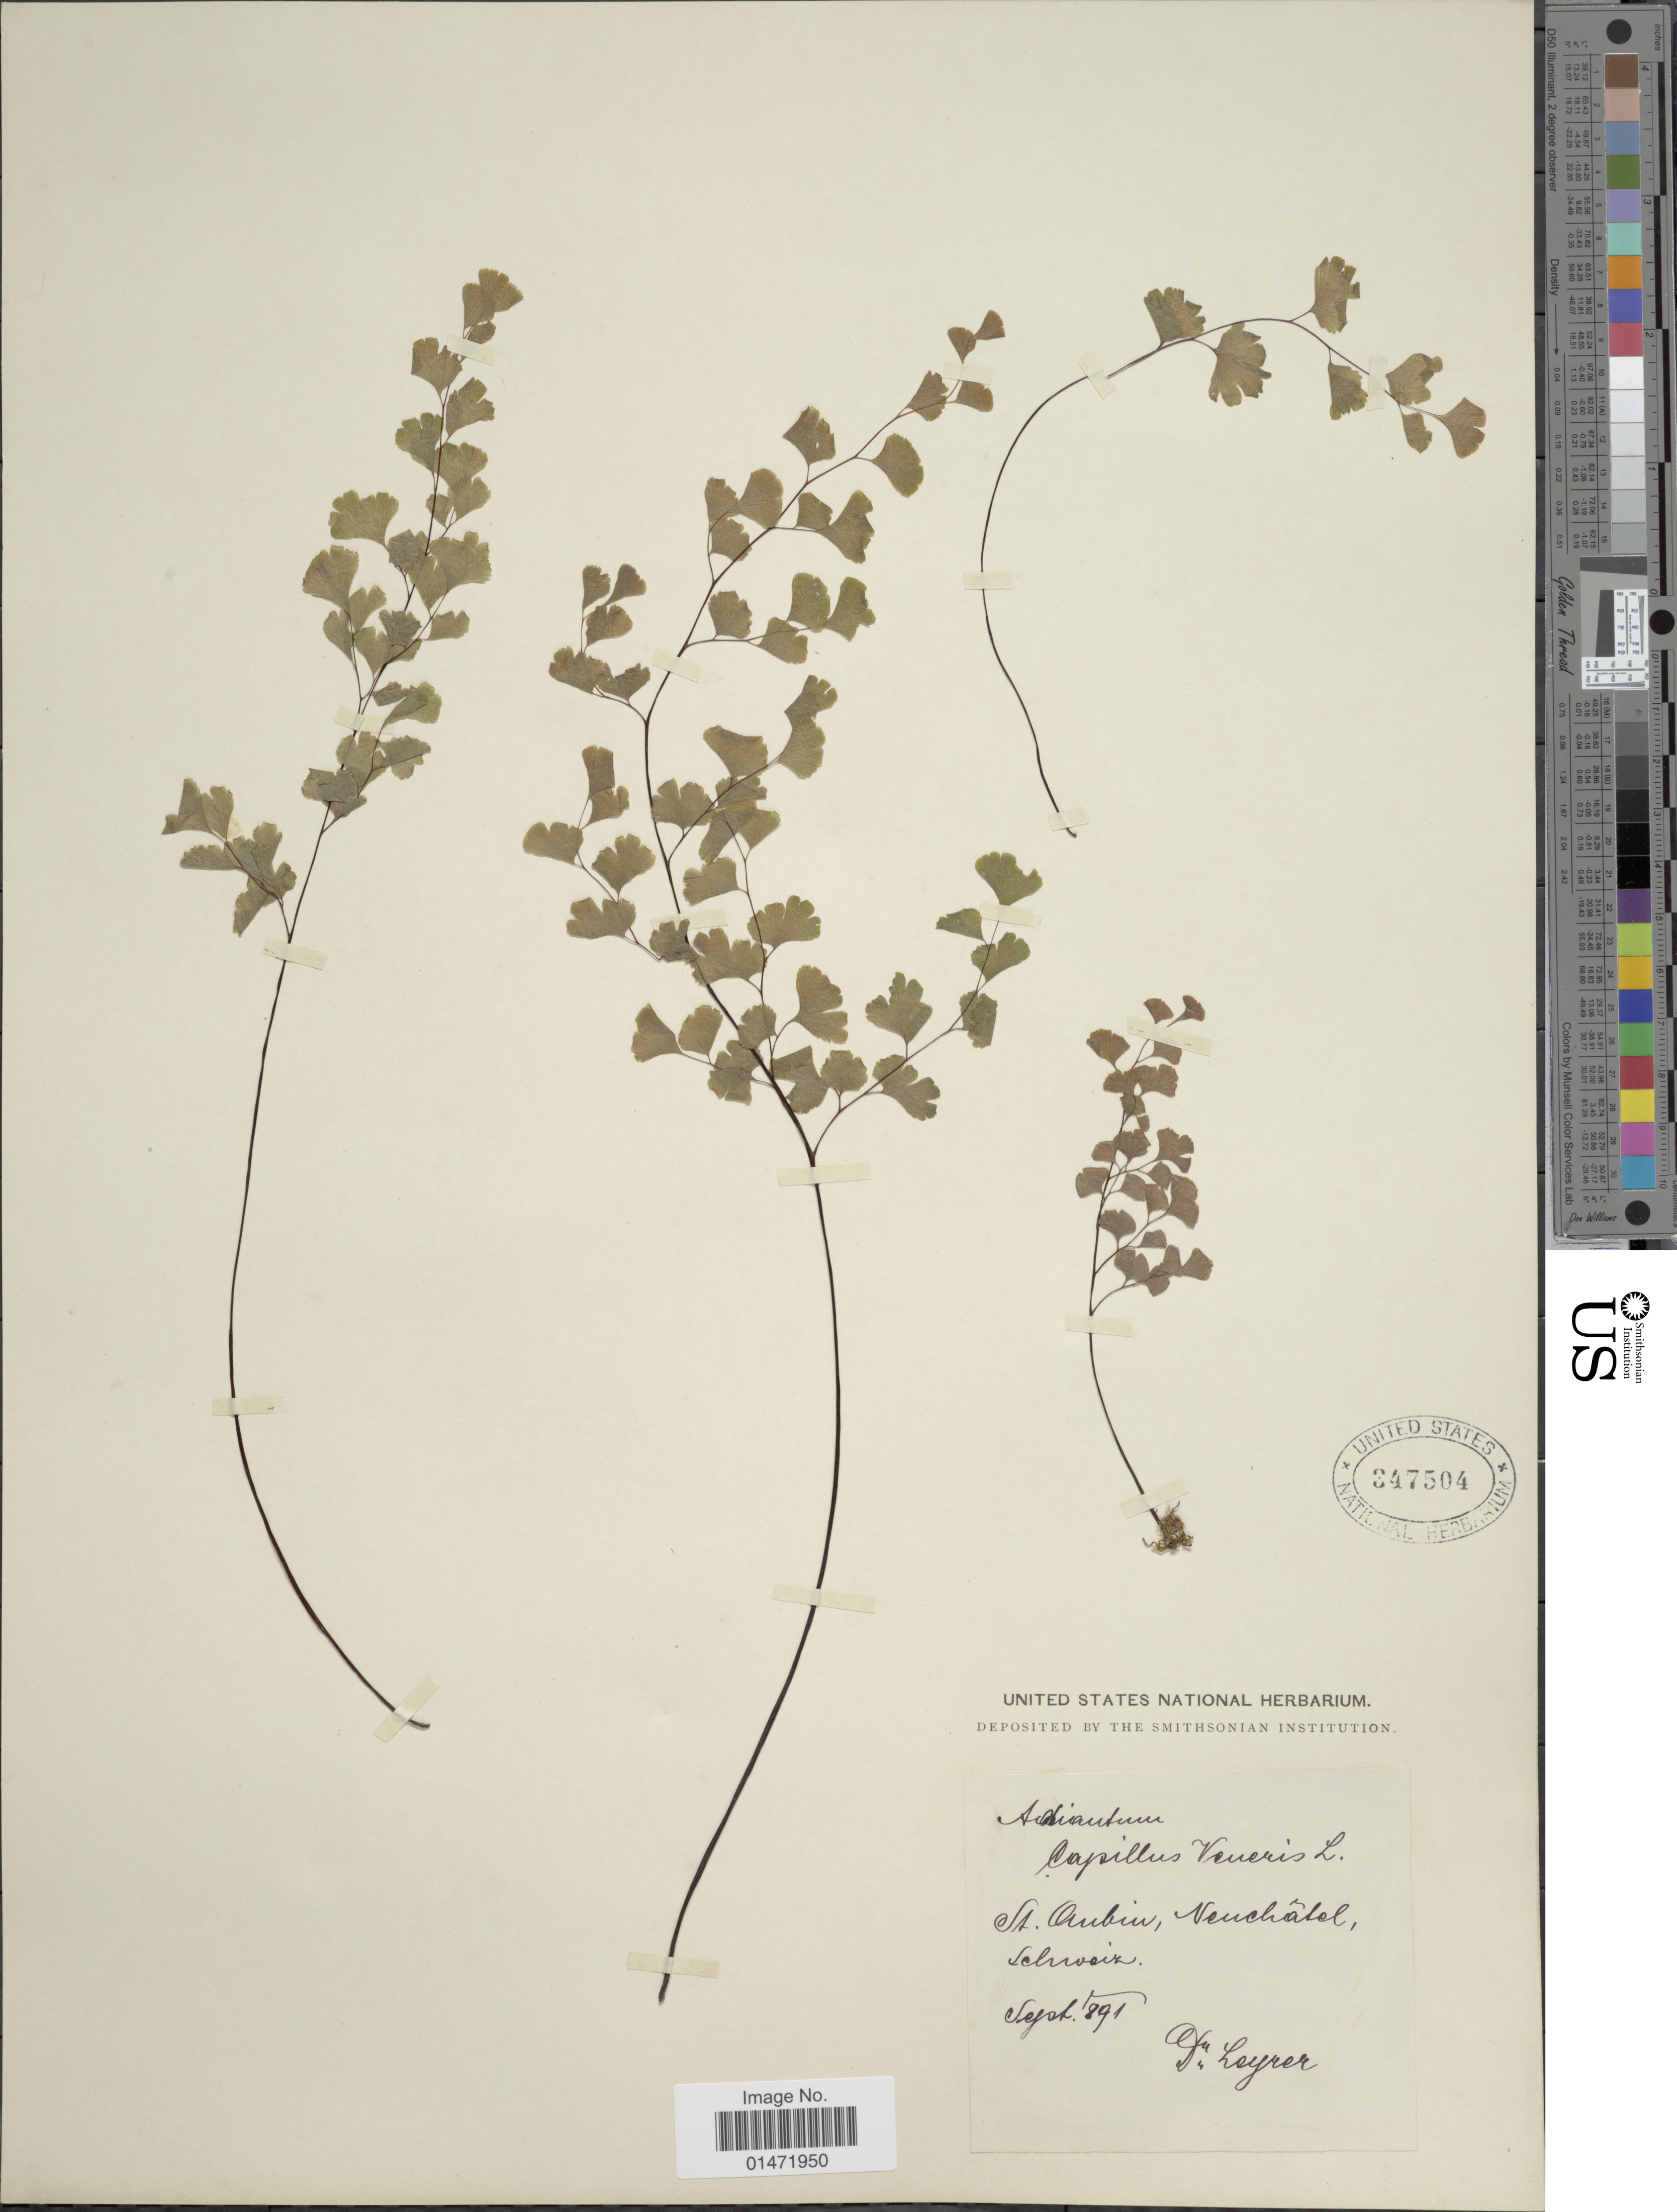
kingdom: Plantae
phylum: Tracheophyta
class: Polypodiopsida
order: Polypodiales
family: Pteridaceae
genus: Adiantum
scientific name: Adiantum capillus-veneris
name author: L.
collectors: D. Loyrer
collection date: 1891-09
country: Switzerland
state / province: Neuchâtel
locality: St. Aubin, Neuchâtel, Schweiz.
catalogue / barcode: US 347504